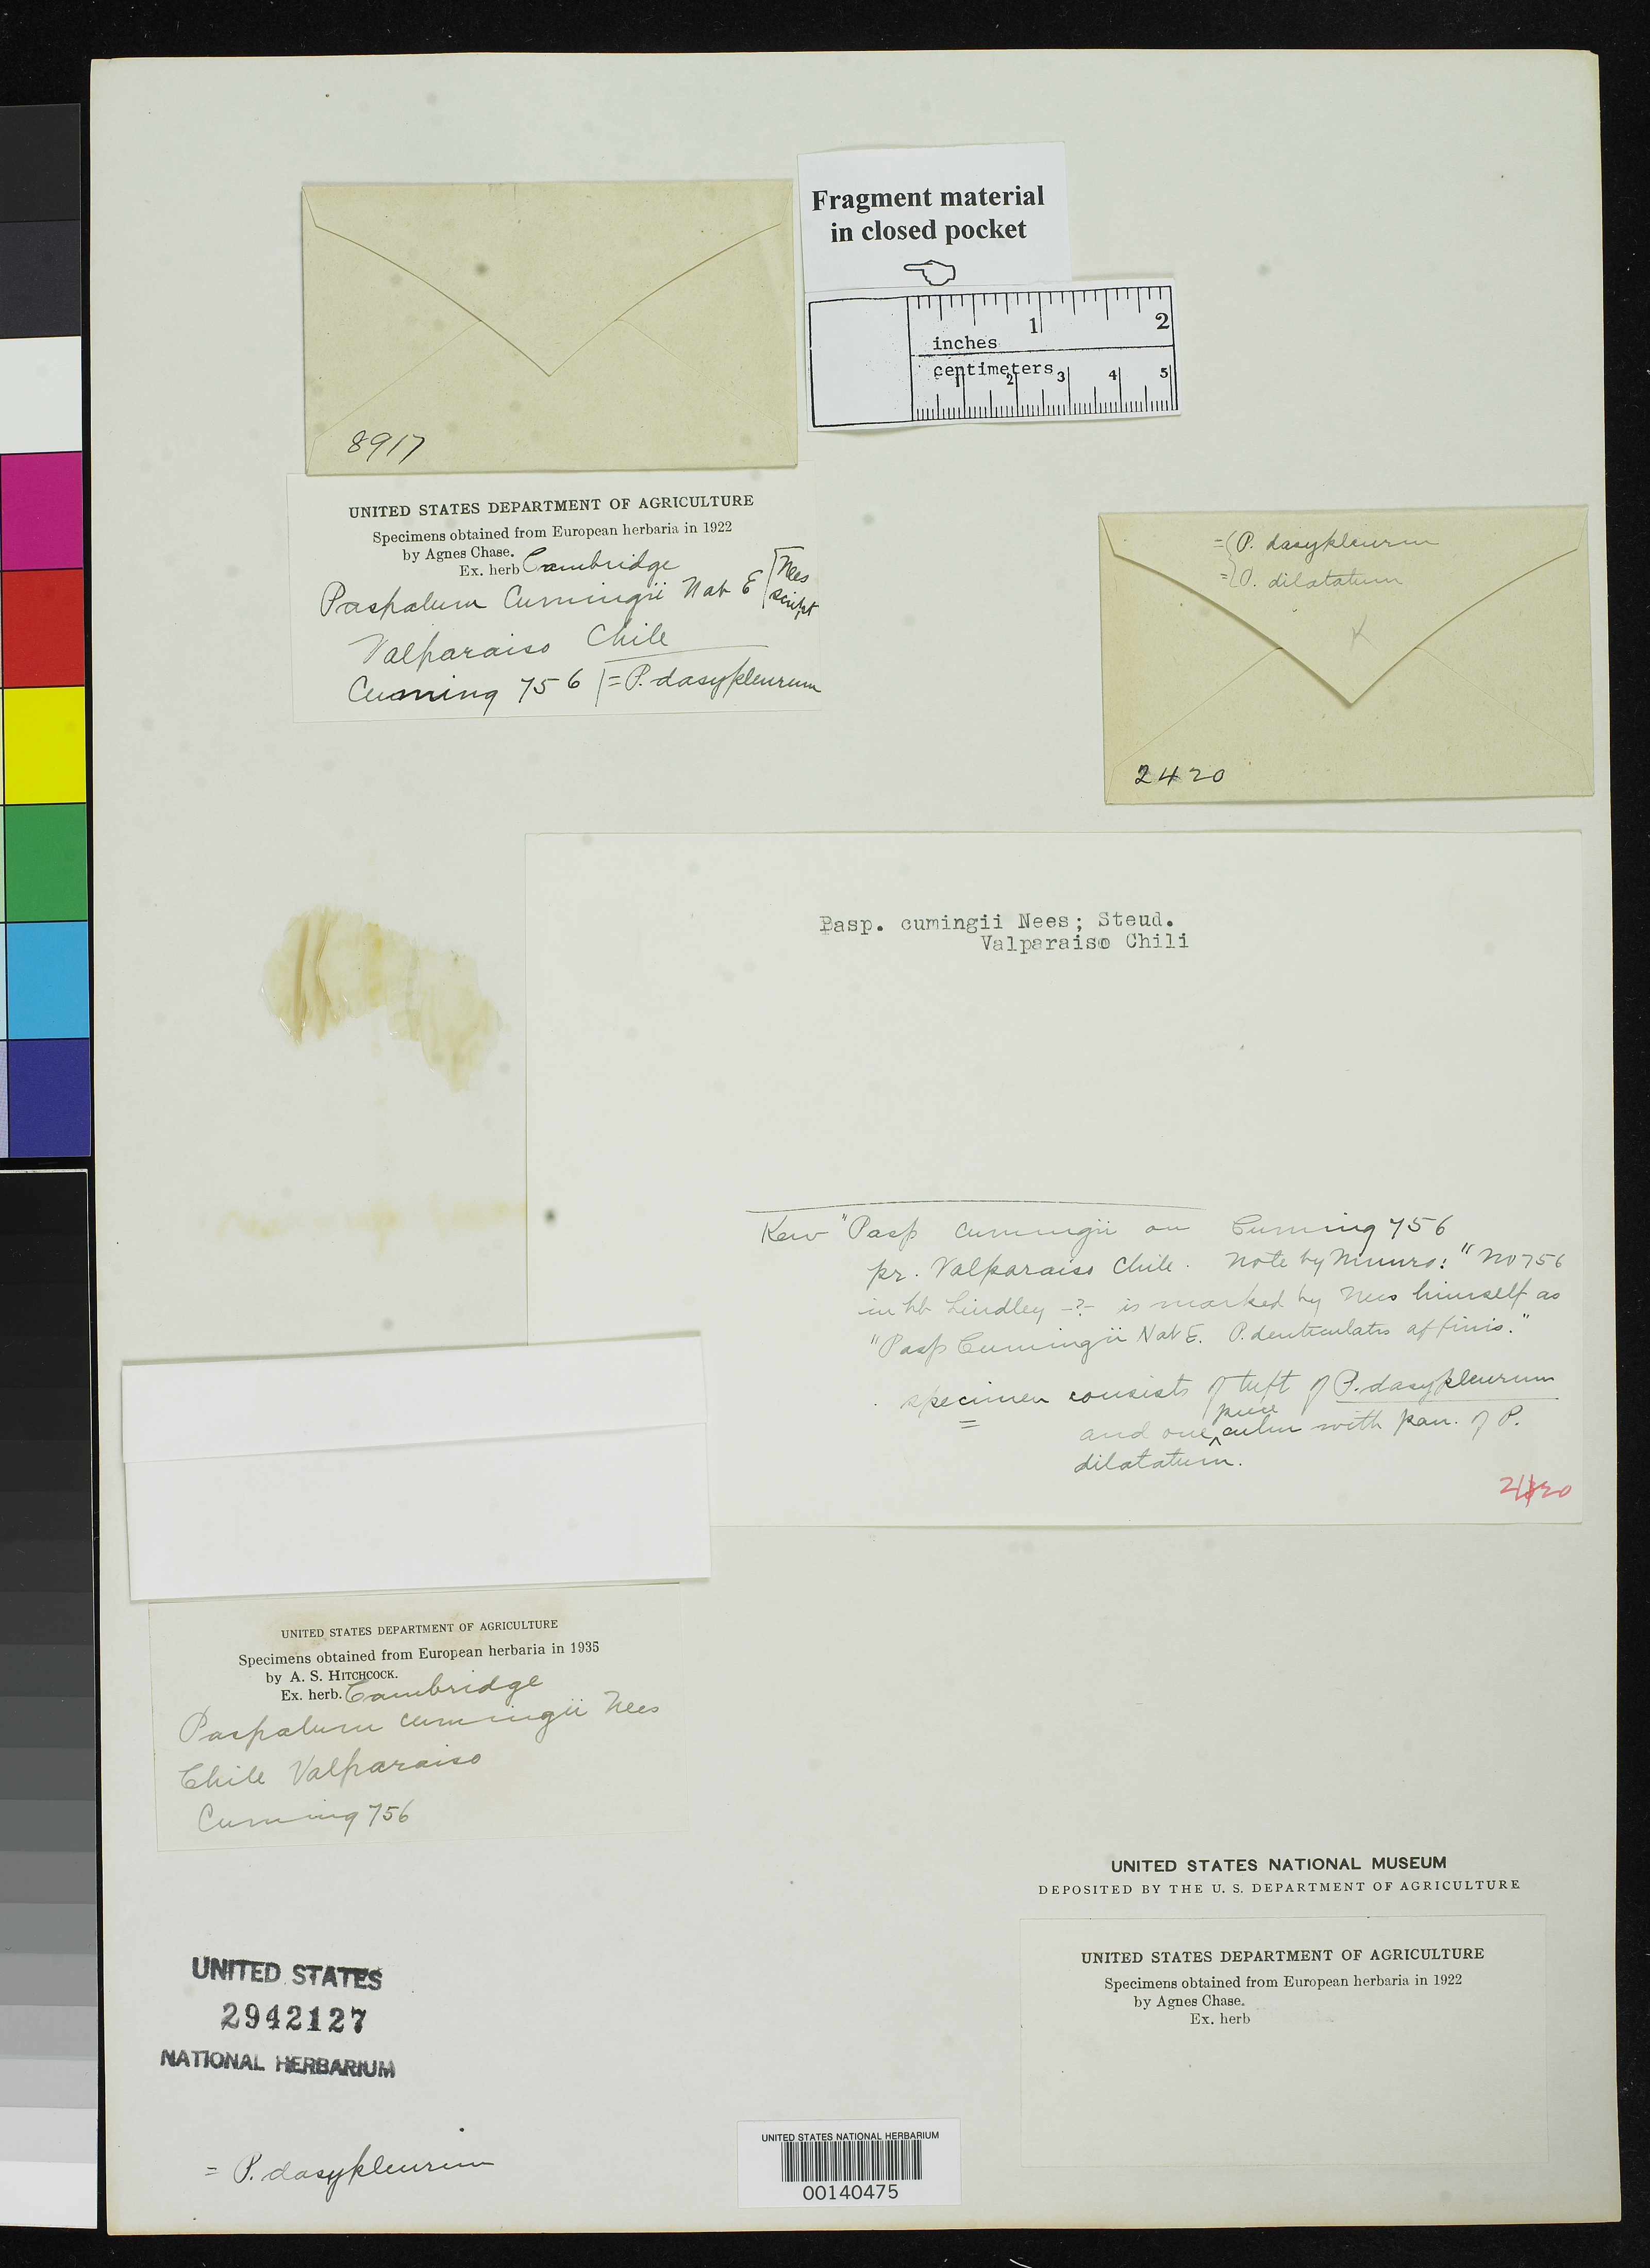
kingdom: Plantae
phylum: Tracheophyta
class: Liliopsida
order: Poales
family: Poaceae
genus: Paspalum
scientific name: Paspalum cumingii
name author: Nees ex Steud.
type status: Type Fragment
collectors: H. Cuming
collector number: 756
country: Chile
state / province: Valparaíso (V)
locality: Valparaiso.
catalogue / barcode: US 2942127